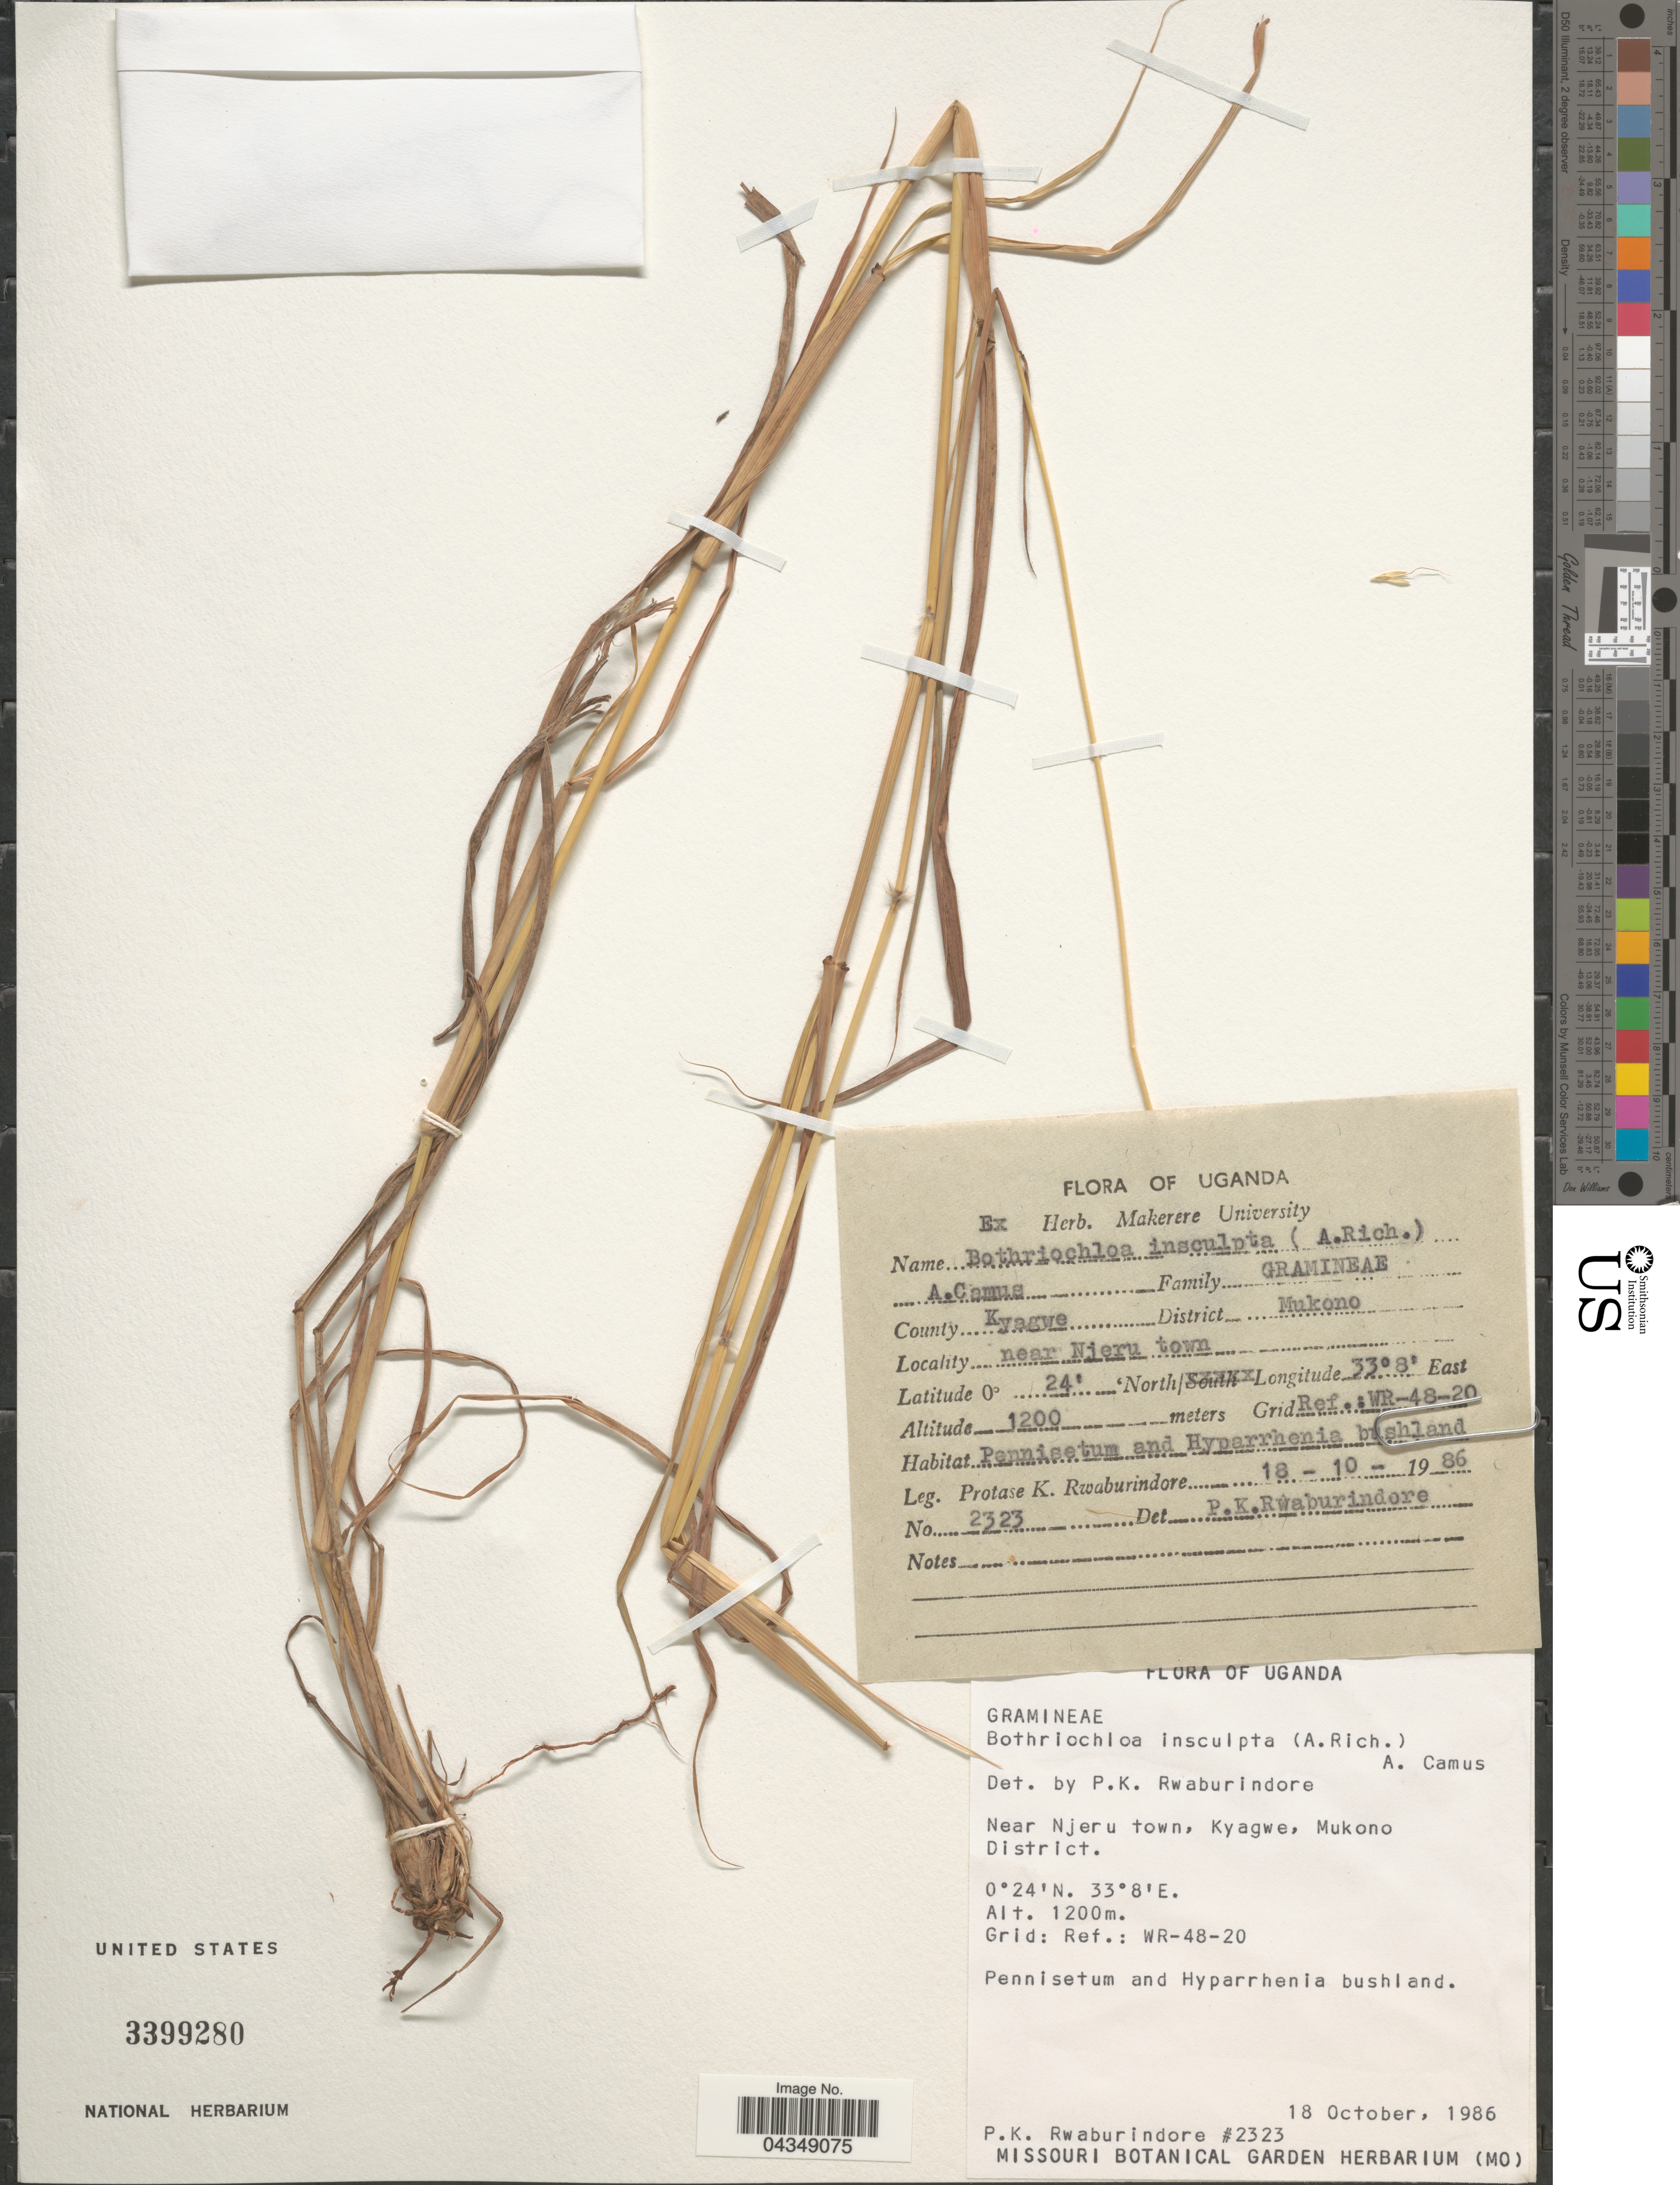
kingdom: Plantae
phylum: Tracheophyta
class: Liliopsida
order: Poales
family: Poaceae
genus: Bothriochloa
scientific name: Bothriochloa insculpta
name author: (Hochst. ex A. Rich.) A. Camus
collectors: P. Rwaburindore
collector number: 2323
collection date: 1986-10-18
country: Uganda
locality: County Kyagwe. District Mukono. Near Njeru town. Grid: Ref.: WR-48-20.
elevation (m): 1200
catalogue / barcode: US 3399280